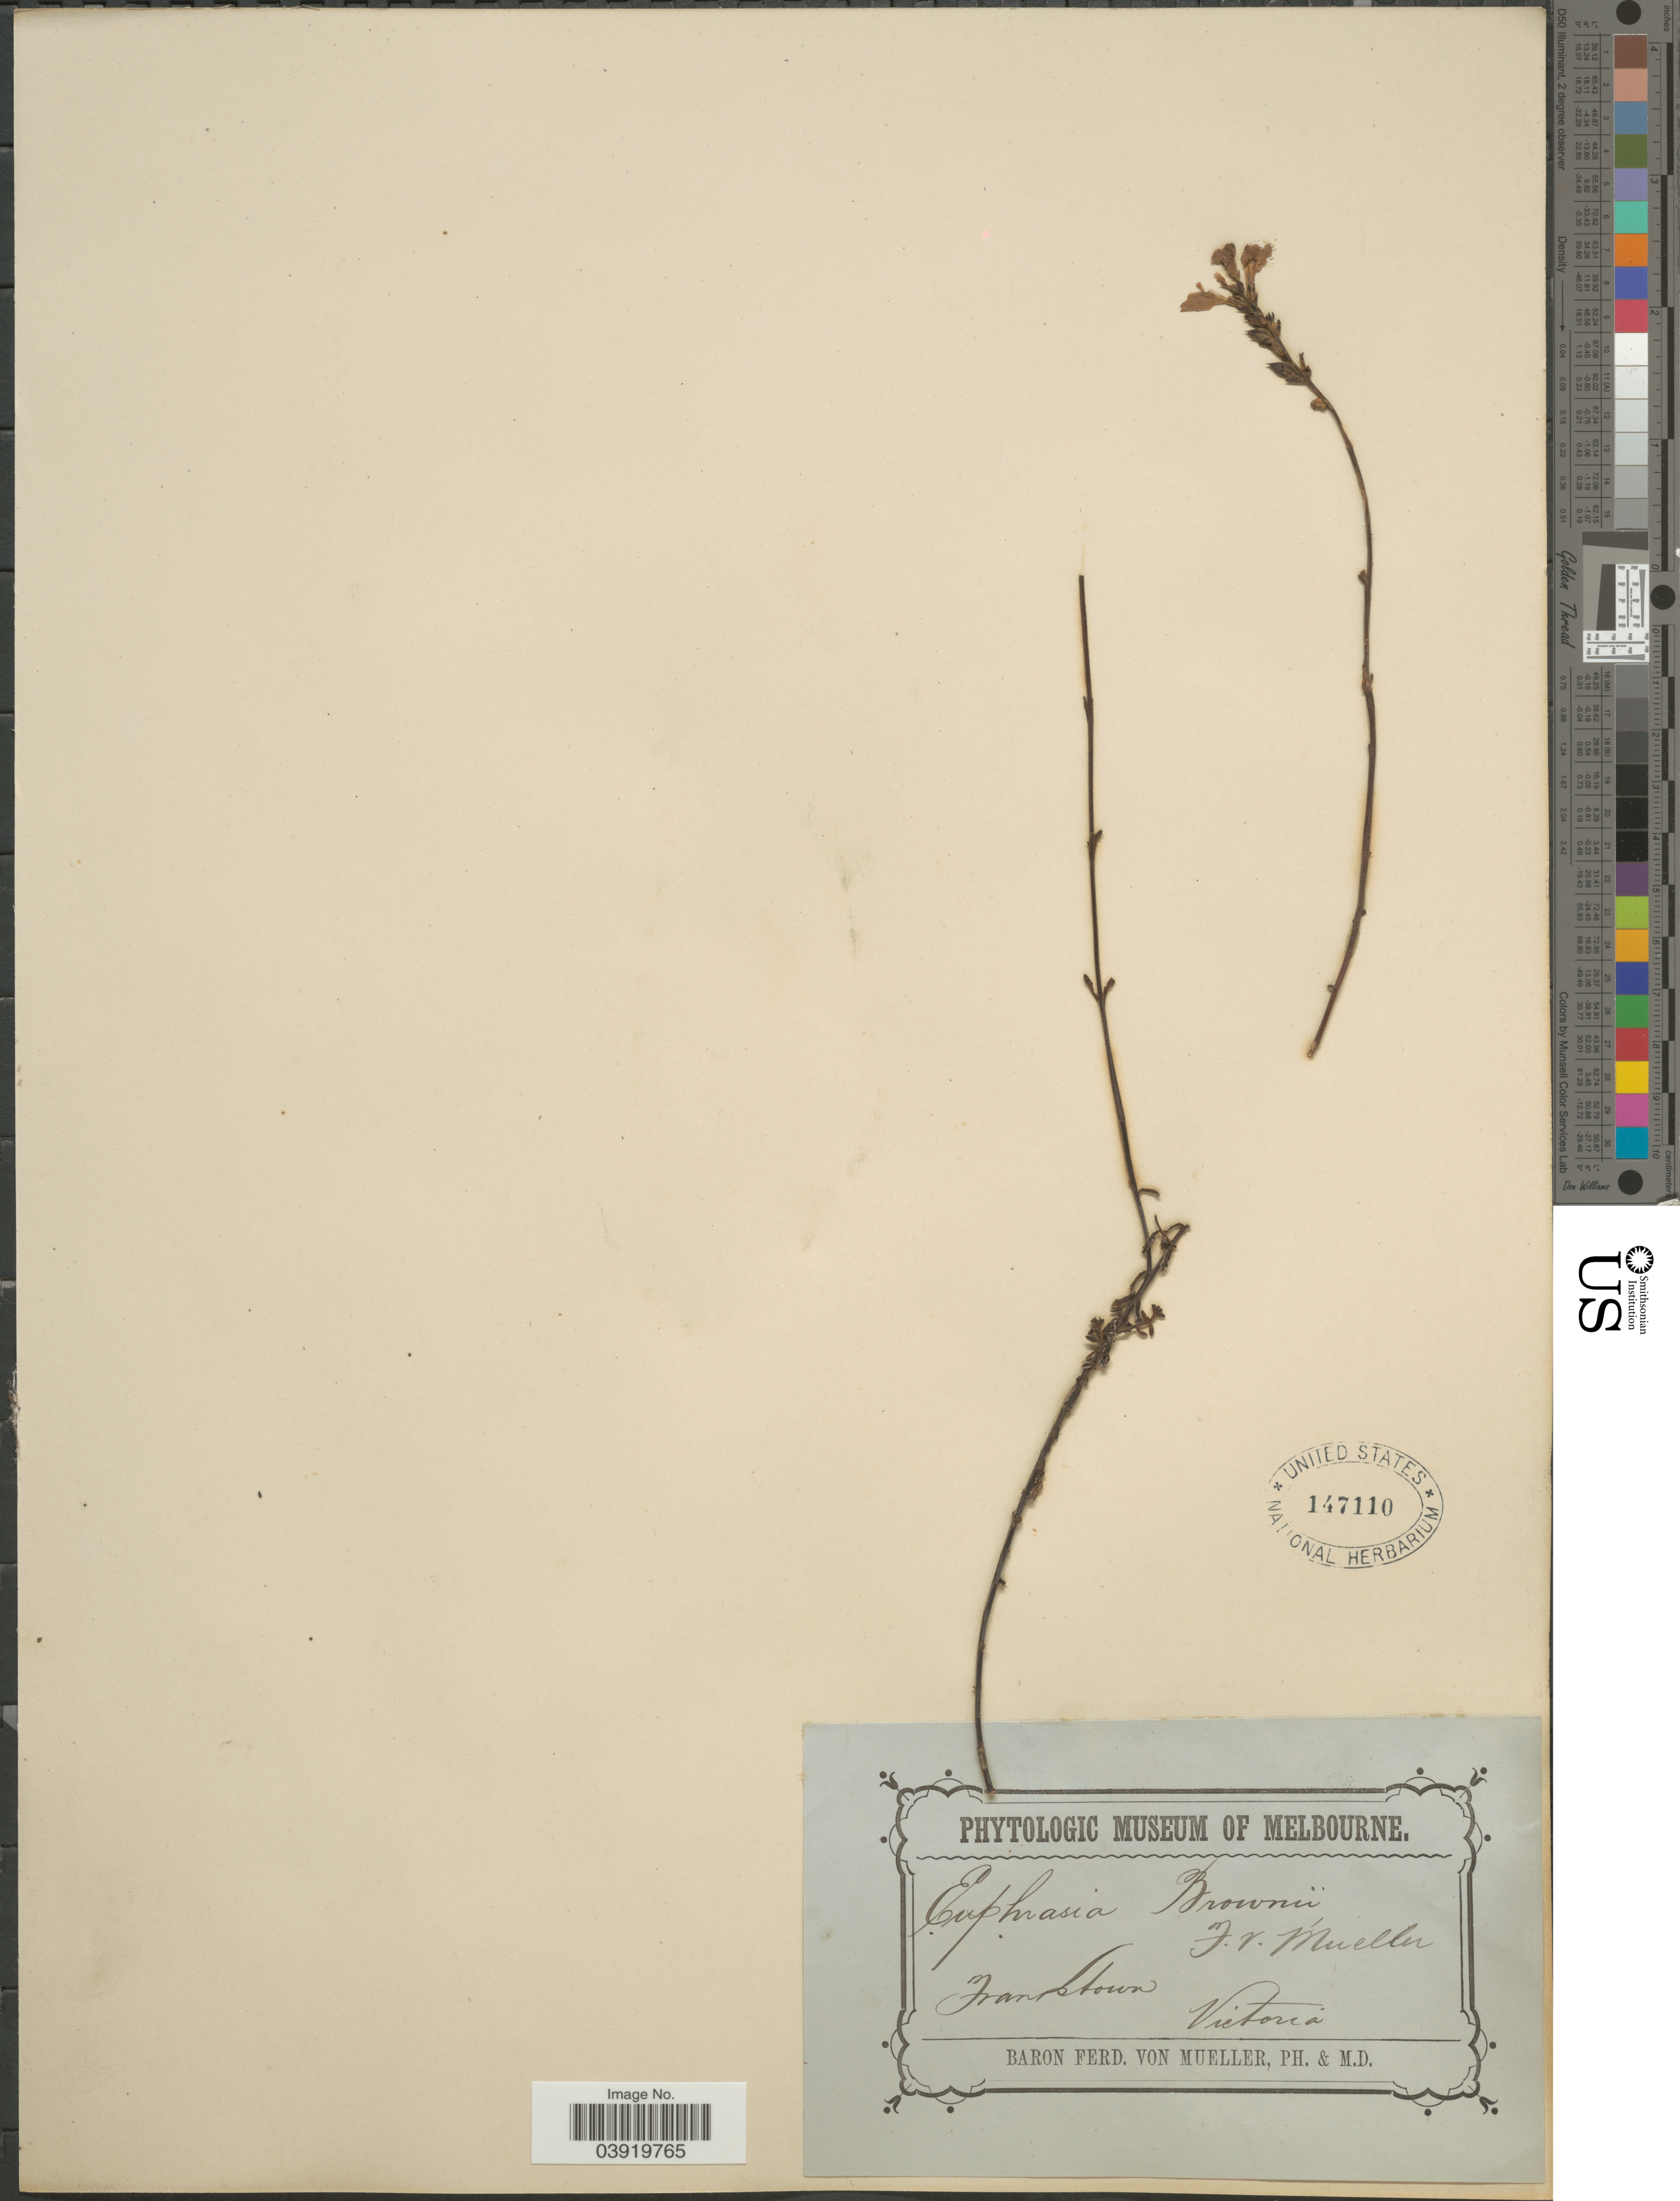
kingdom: Plantae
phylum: Tracheophyta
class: Magnoliopsida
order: Lamiales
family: Orobanchaceae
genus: Euphrasia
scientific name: Euphrasia brownii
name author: F. Muell.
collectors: B. von Mueller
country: Australia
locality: Franktown. Victoria.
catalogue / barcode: US 147110